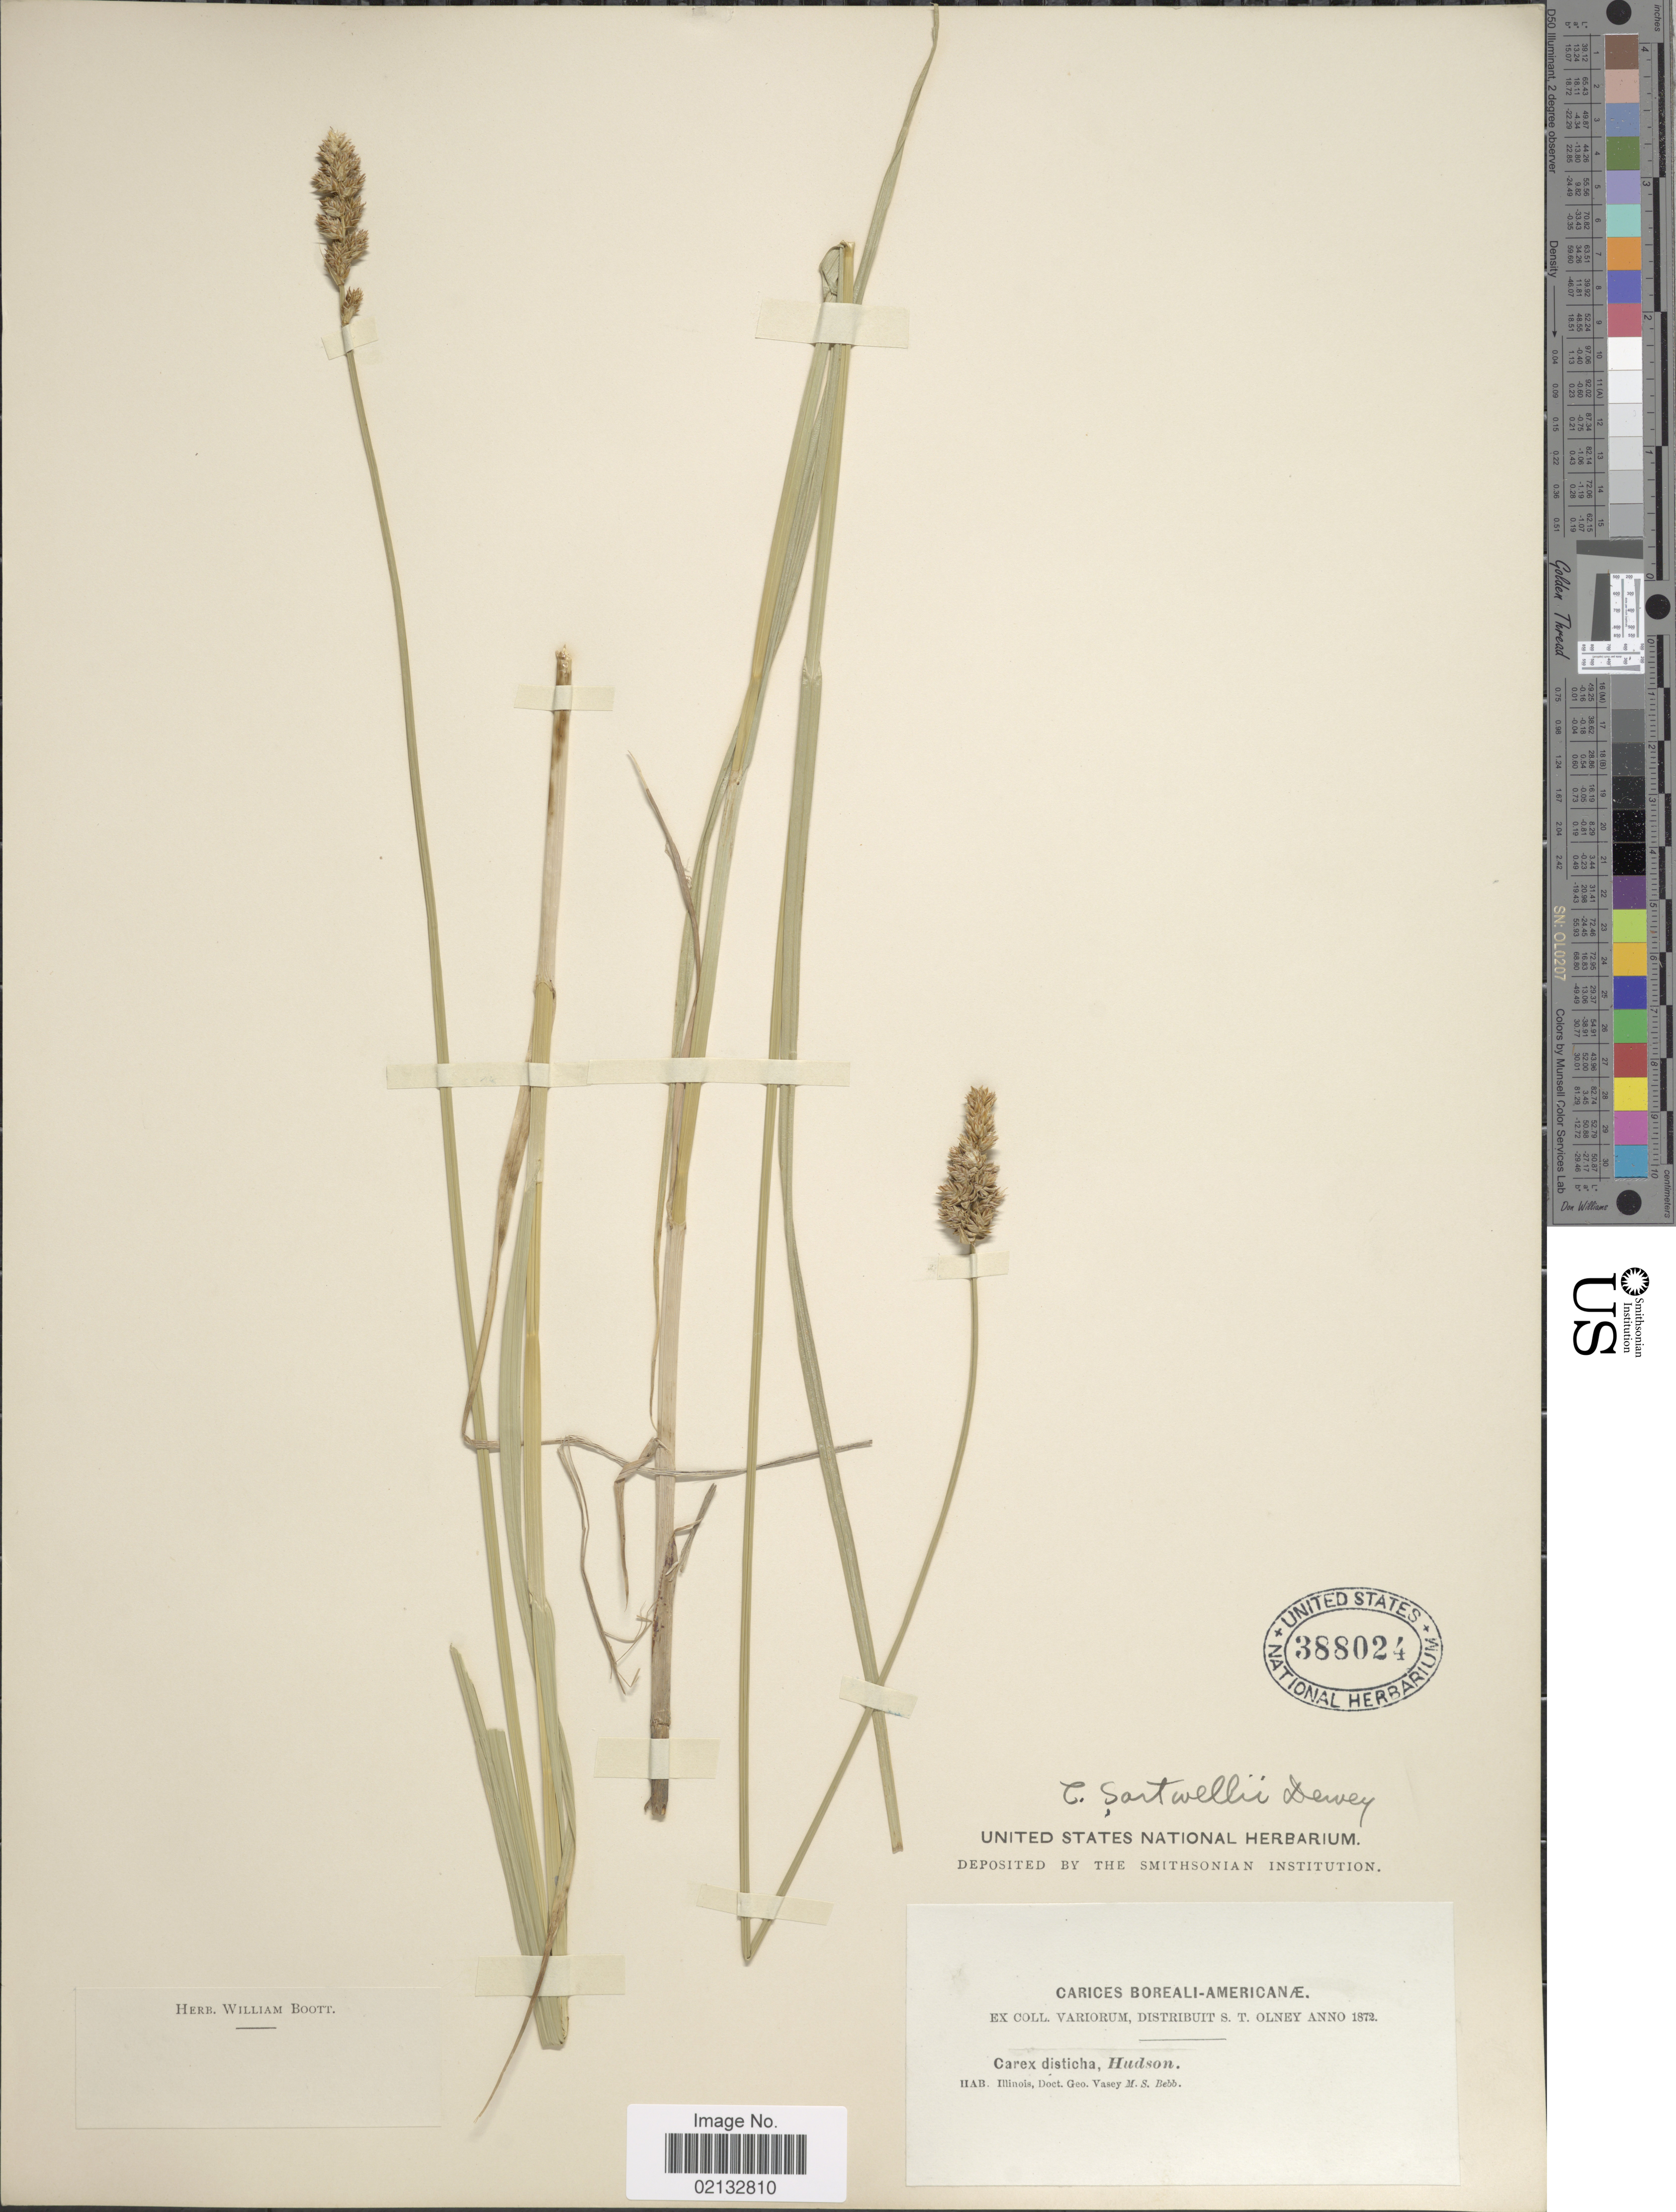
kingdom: Plantae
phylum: Tracheophyta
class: Liliopsida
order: Poales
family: Cyperaceae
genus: Carex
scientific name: Carex sartwellii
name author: Dewey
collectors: G. Vasey & M. Bebb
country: United States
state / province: Illinois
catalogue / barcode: US 388024